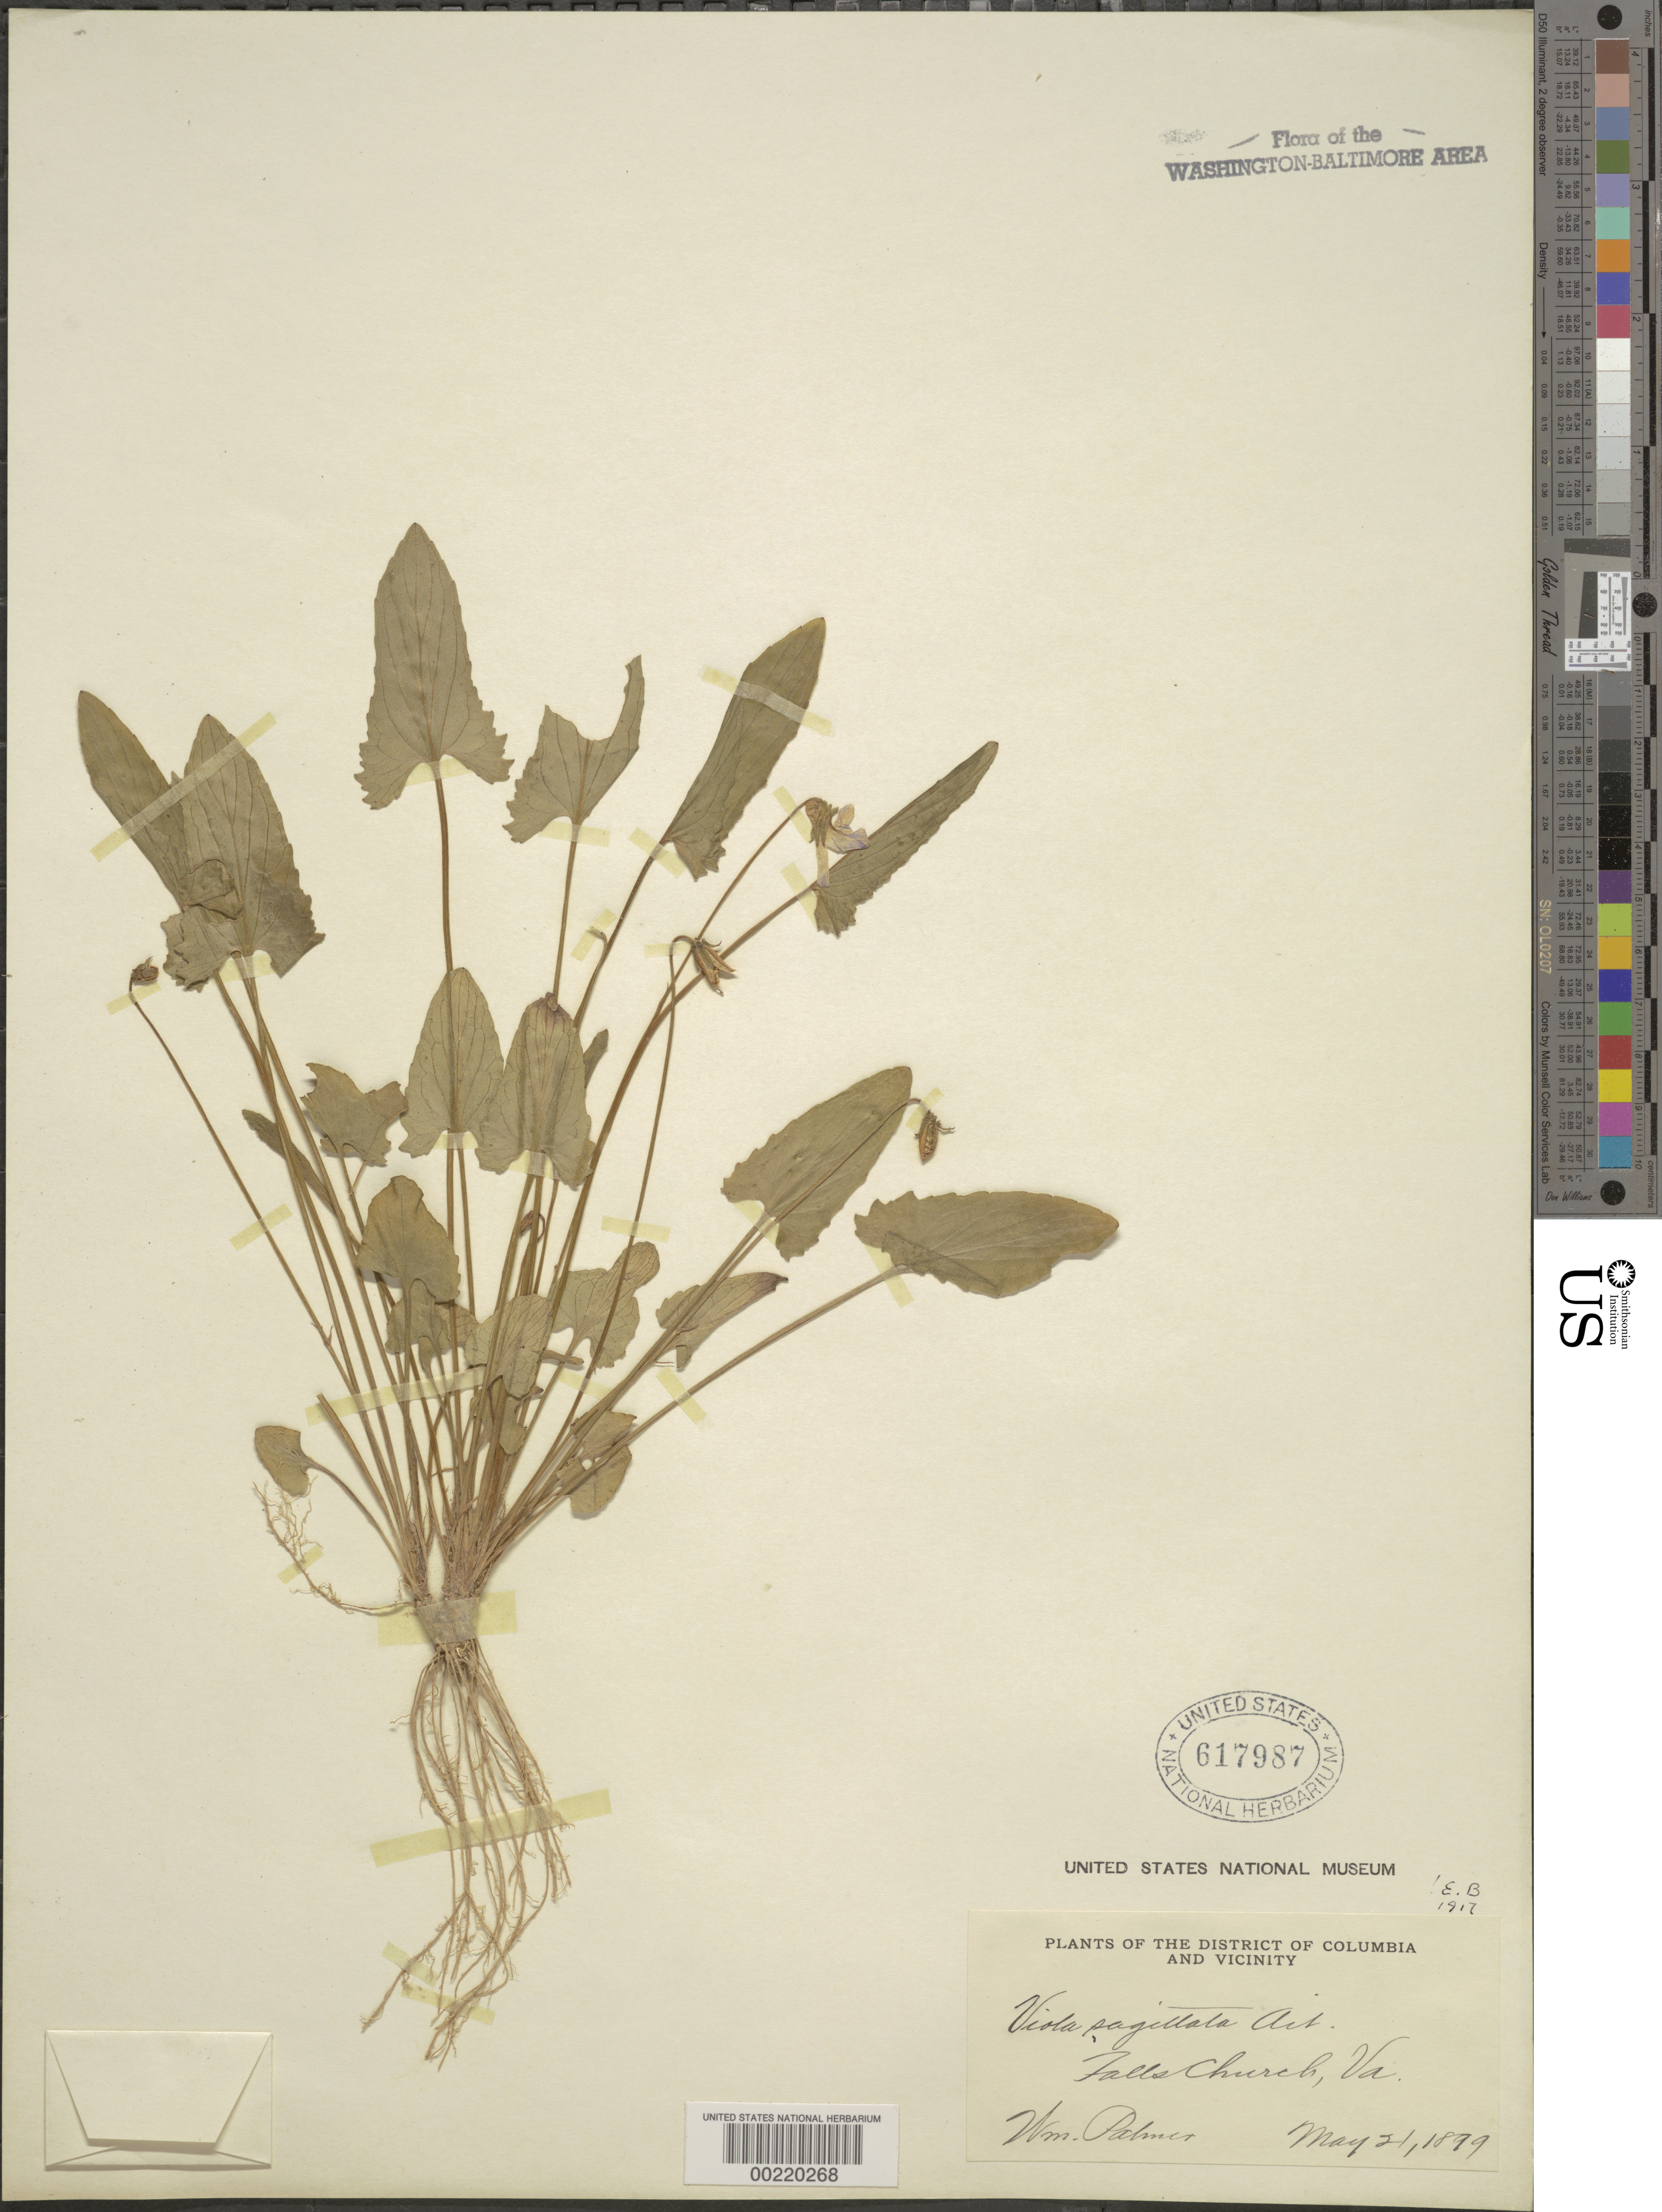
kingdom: Plantae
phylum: Tracheophyta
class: Magnoliopsida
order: Malpighiales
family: Violaceae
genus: Viola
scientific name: Viola sagittata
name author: Aiton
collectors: W. Palmer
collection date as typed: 21 May 1899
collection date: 1899-05-21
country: United States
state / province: Virginia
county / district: City of Falls Church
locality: Falls Church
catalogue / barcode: US 617987